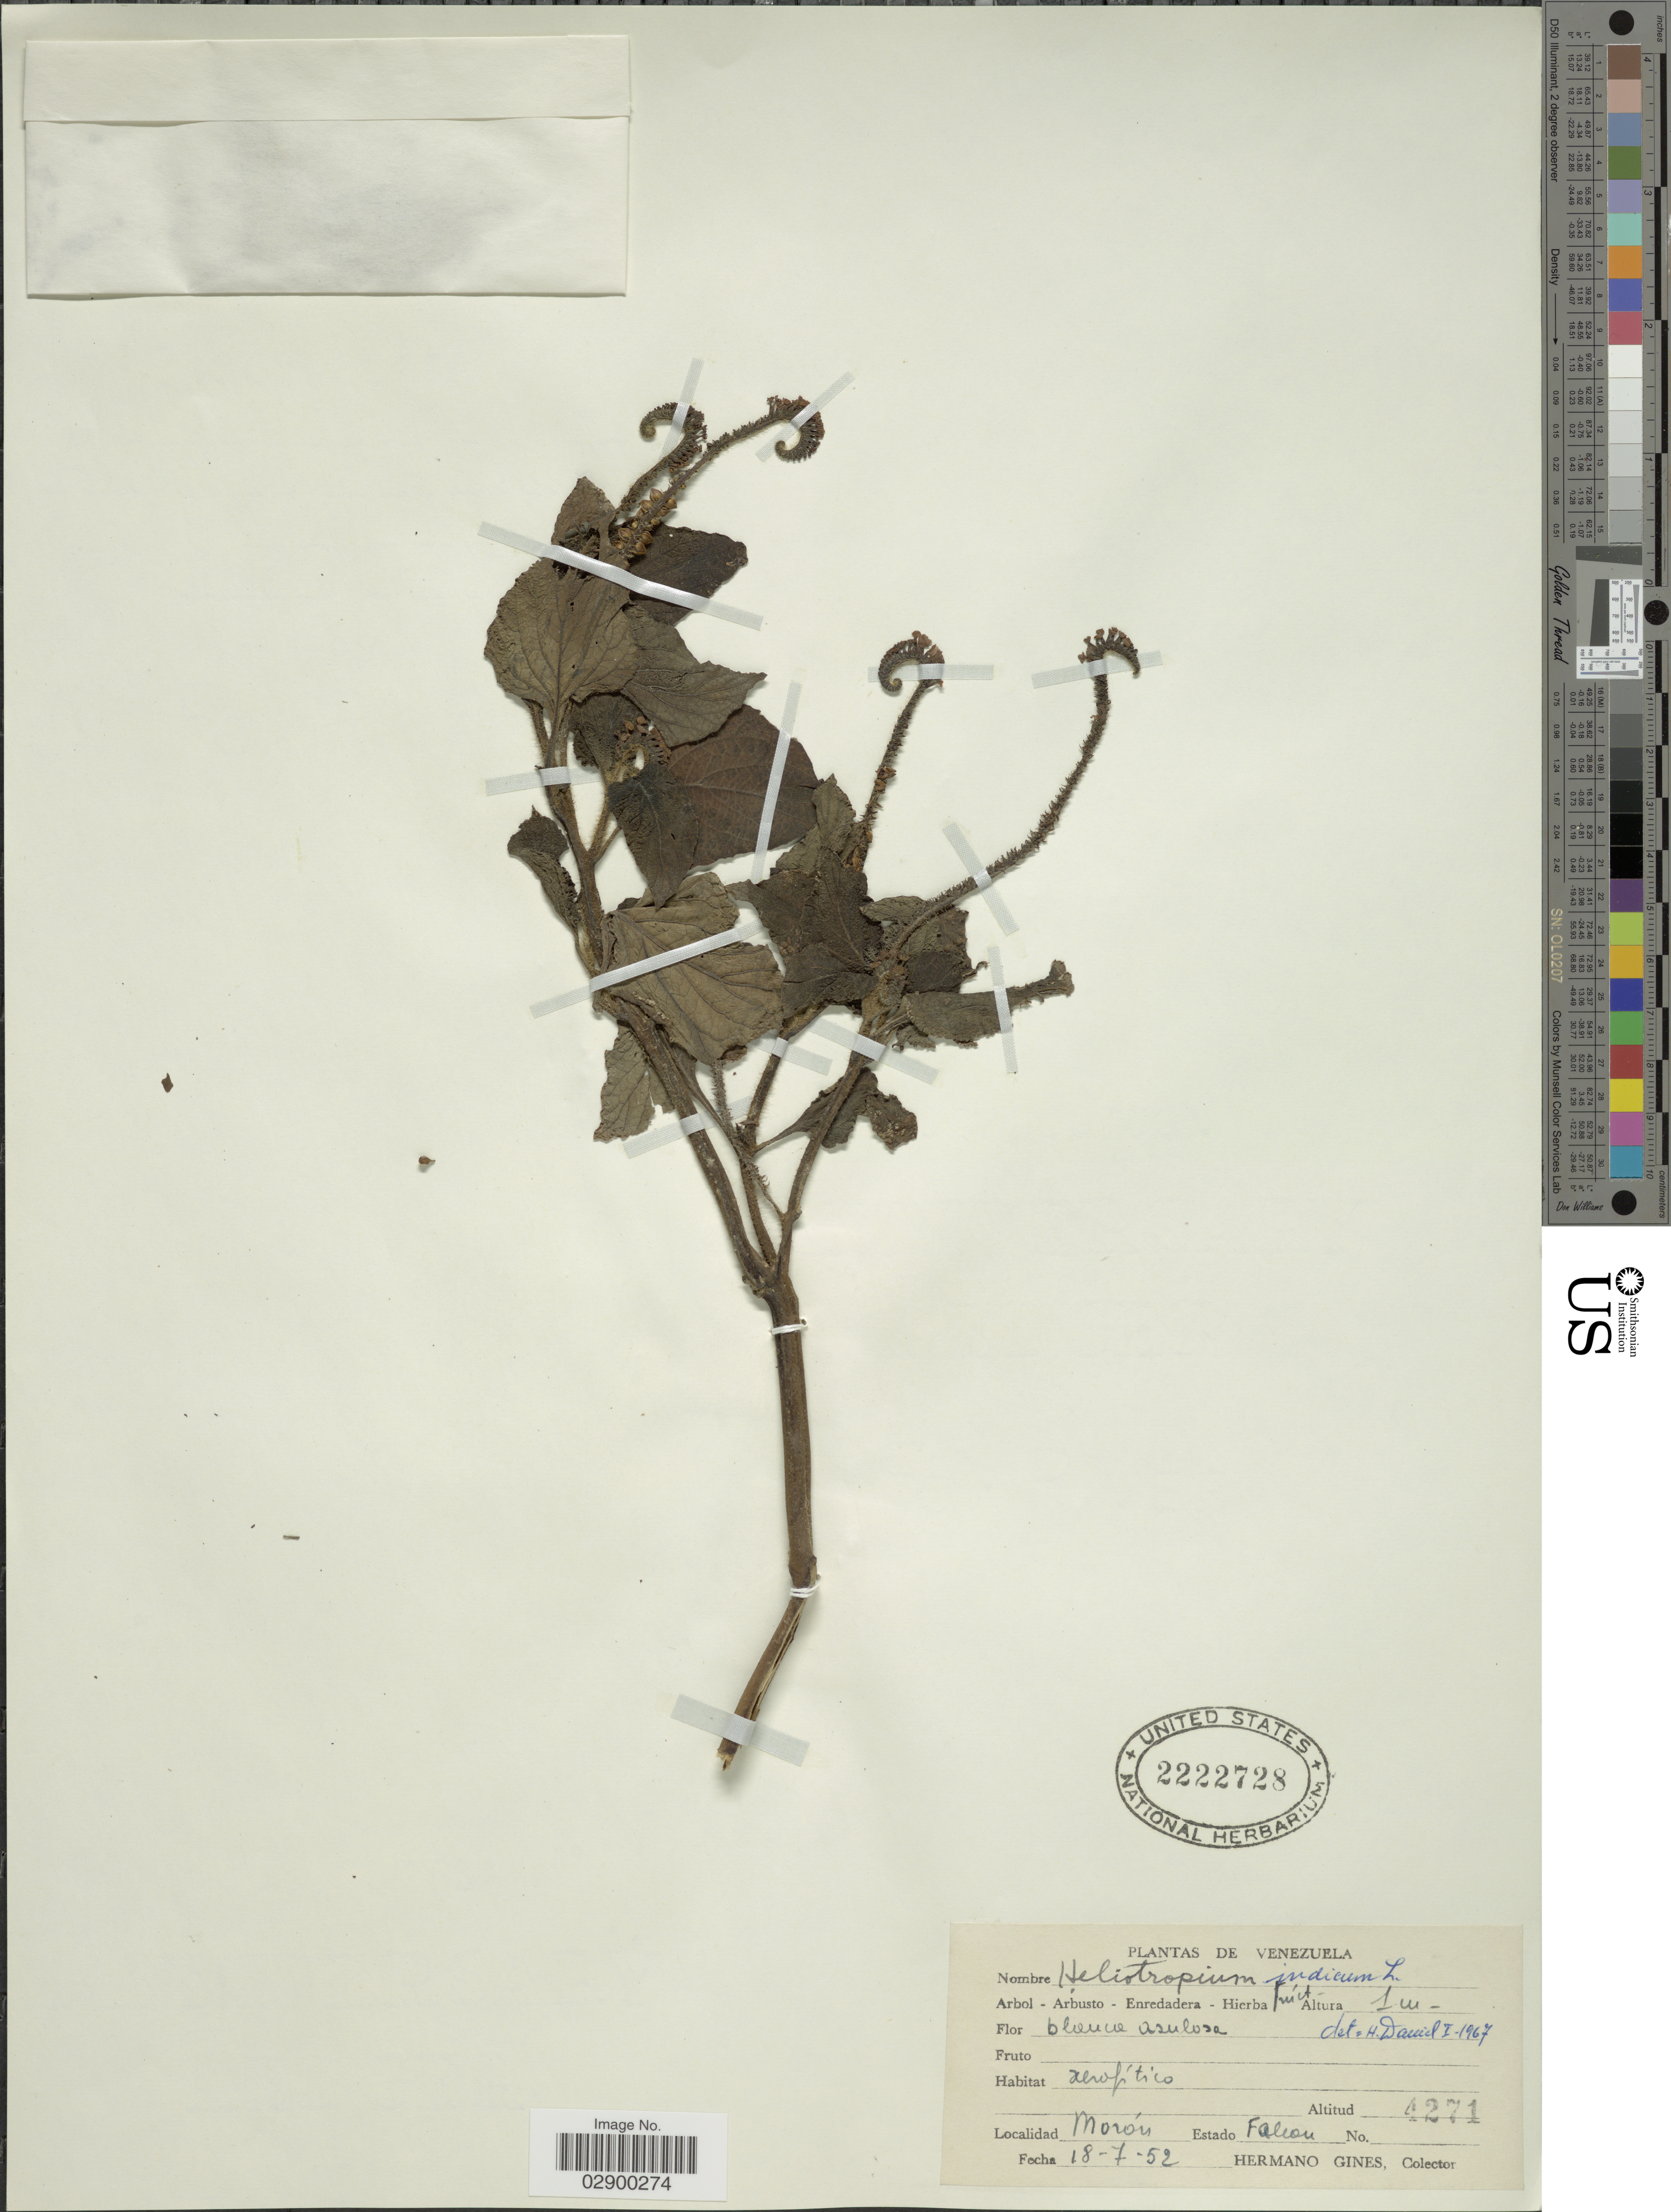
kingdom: Plantae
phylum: Tracheophyta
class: Magnoliopsida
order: Boraginales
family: Heliotropiaceae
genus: Heliotropium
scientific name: Heliotropium indicum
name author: L.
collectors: Bro. Gines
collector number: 4271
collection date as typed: Transcribed d/m/y: 18/7/52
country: Venezuela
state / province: Falcón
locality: Morón, Estado Falcon.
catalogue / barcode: US 2222728